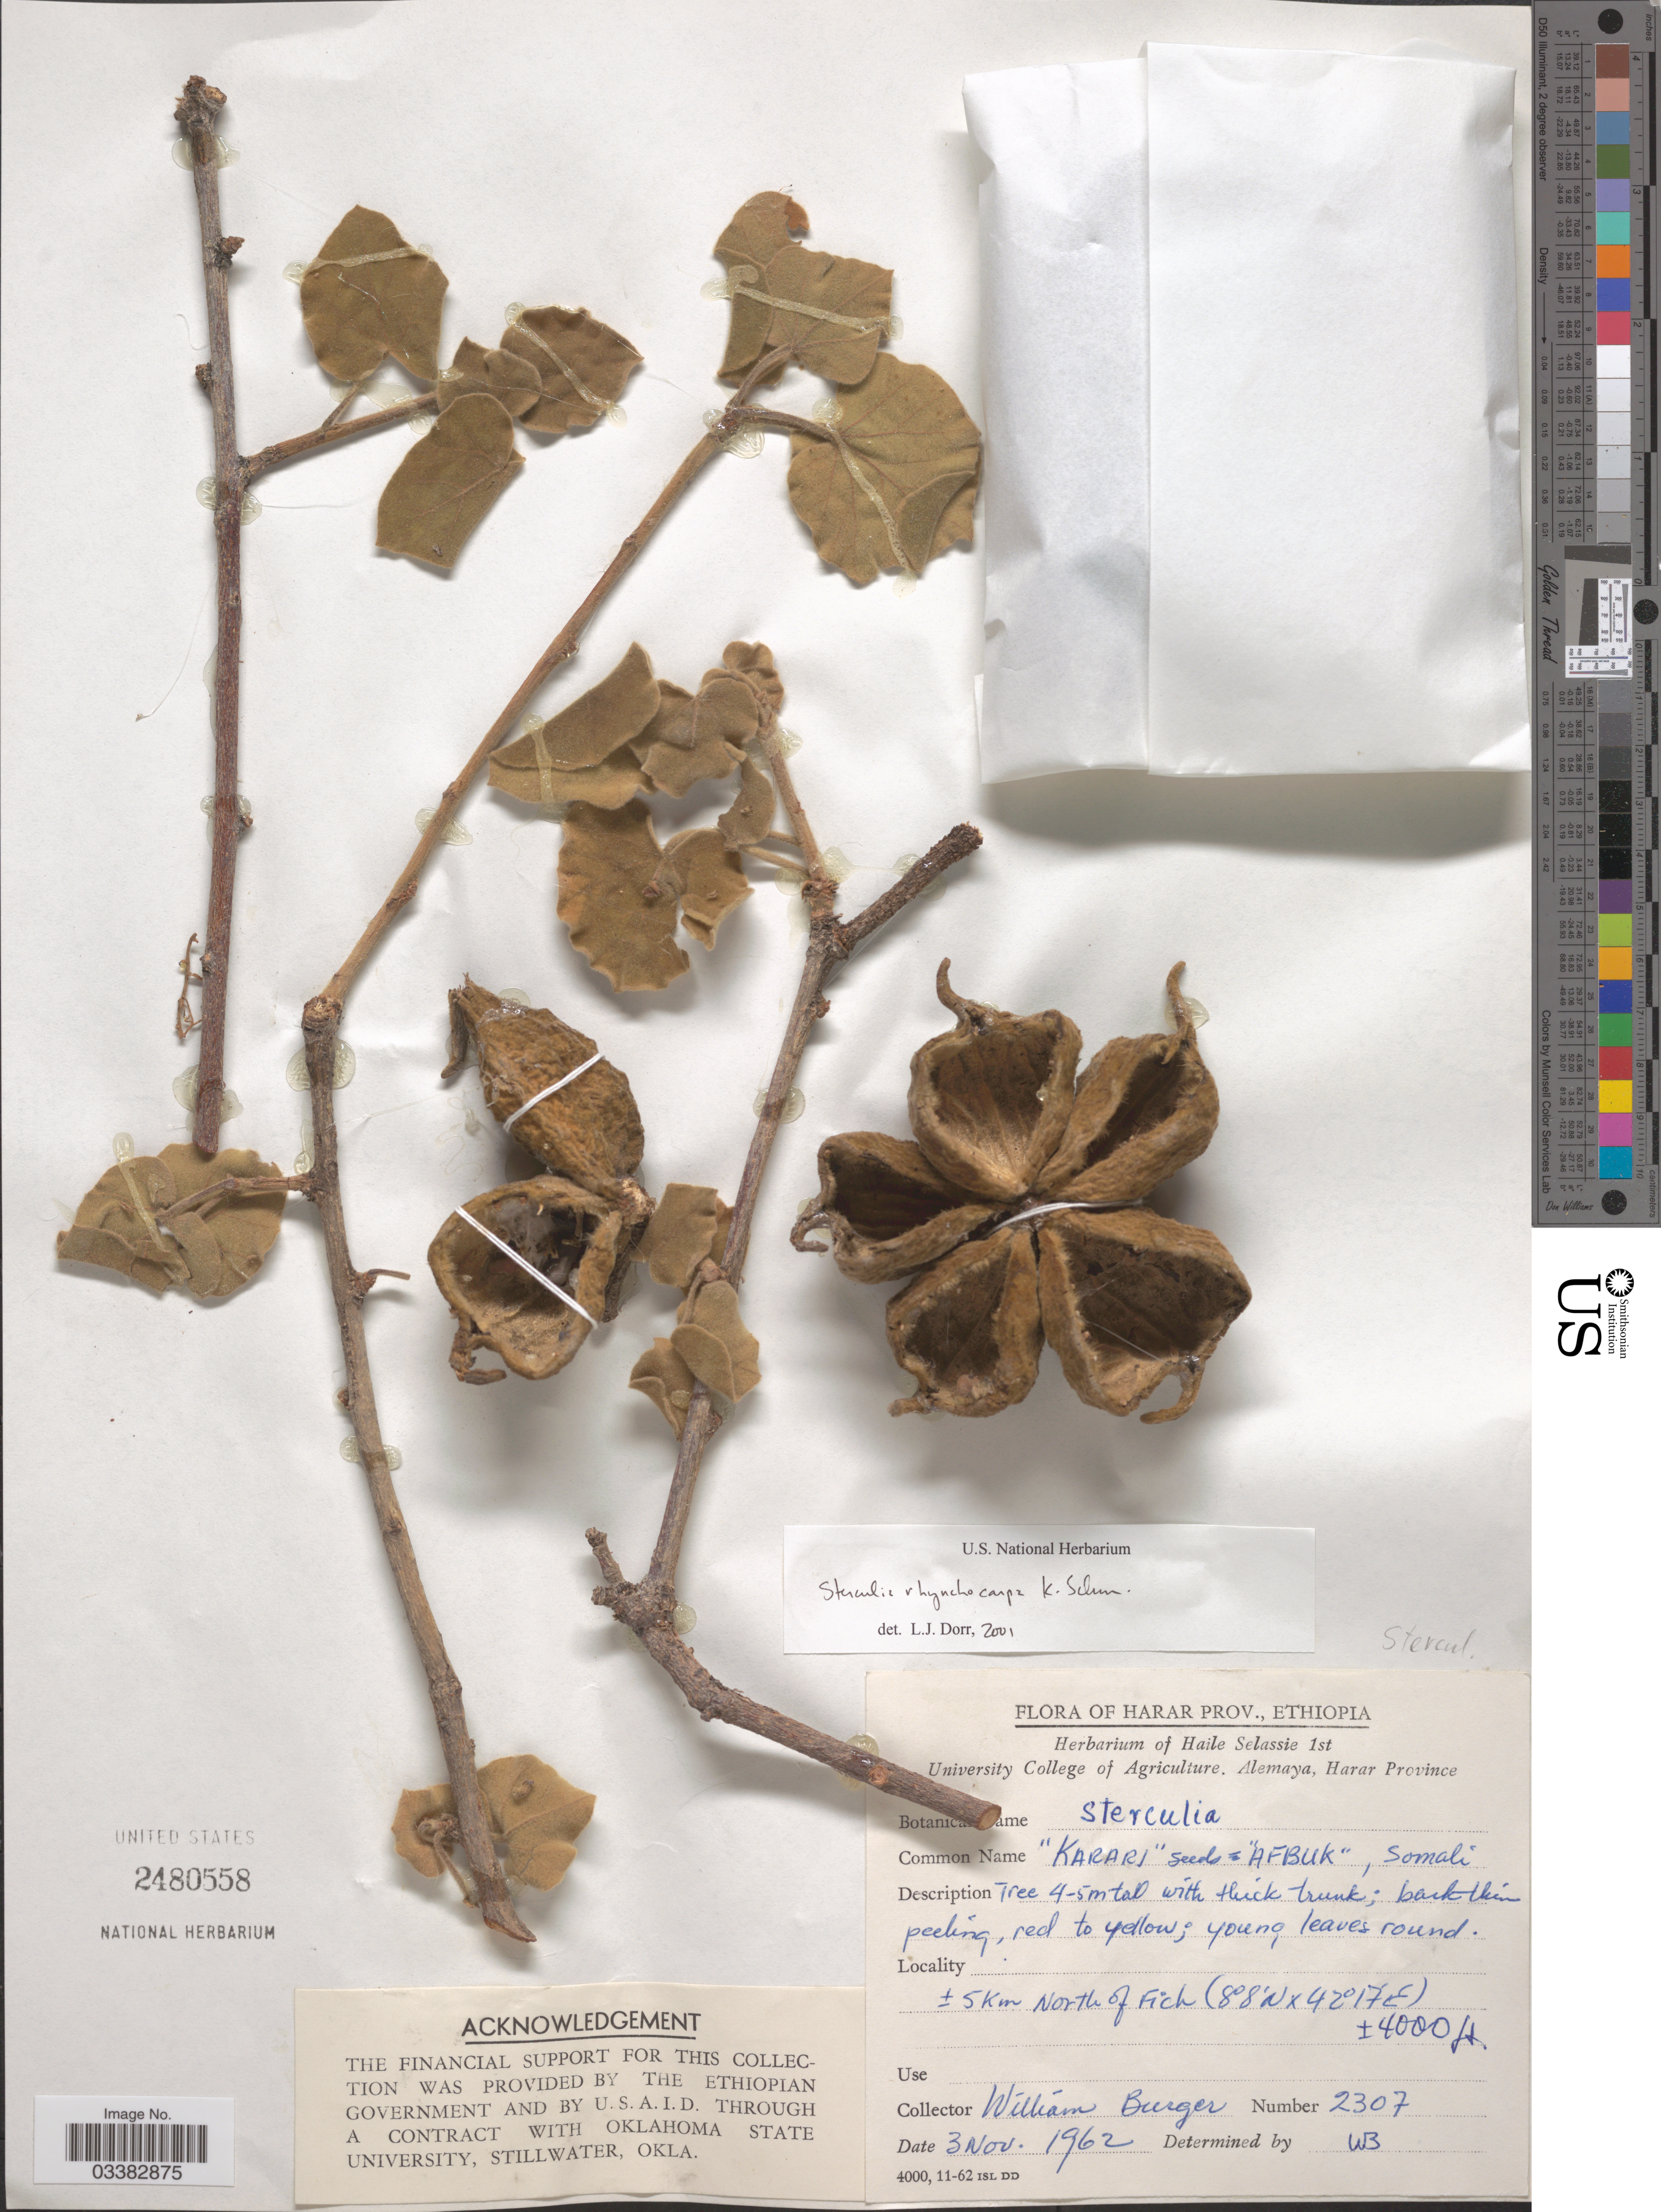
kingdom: Plantae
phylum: Tracheophyta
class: Magnoliopsida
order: Malvales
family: Malvaceae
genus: Sterculia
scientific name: Sterculia rhynchocarpa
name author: K. Schum.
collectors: W. Burger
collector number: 2307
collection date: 1962-11-03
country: Ethiopia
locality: Harar Prov. ± 5 Km North of Fich.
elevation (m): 1219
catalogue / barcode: US 2480558